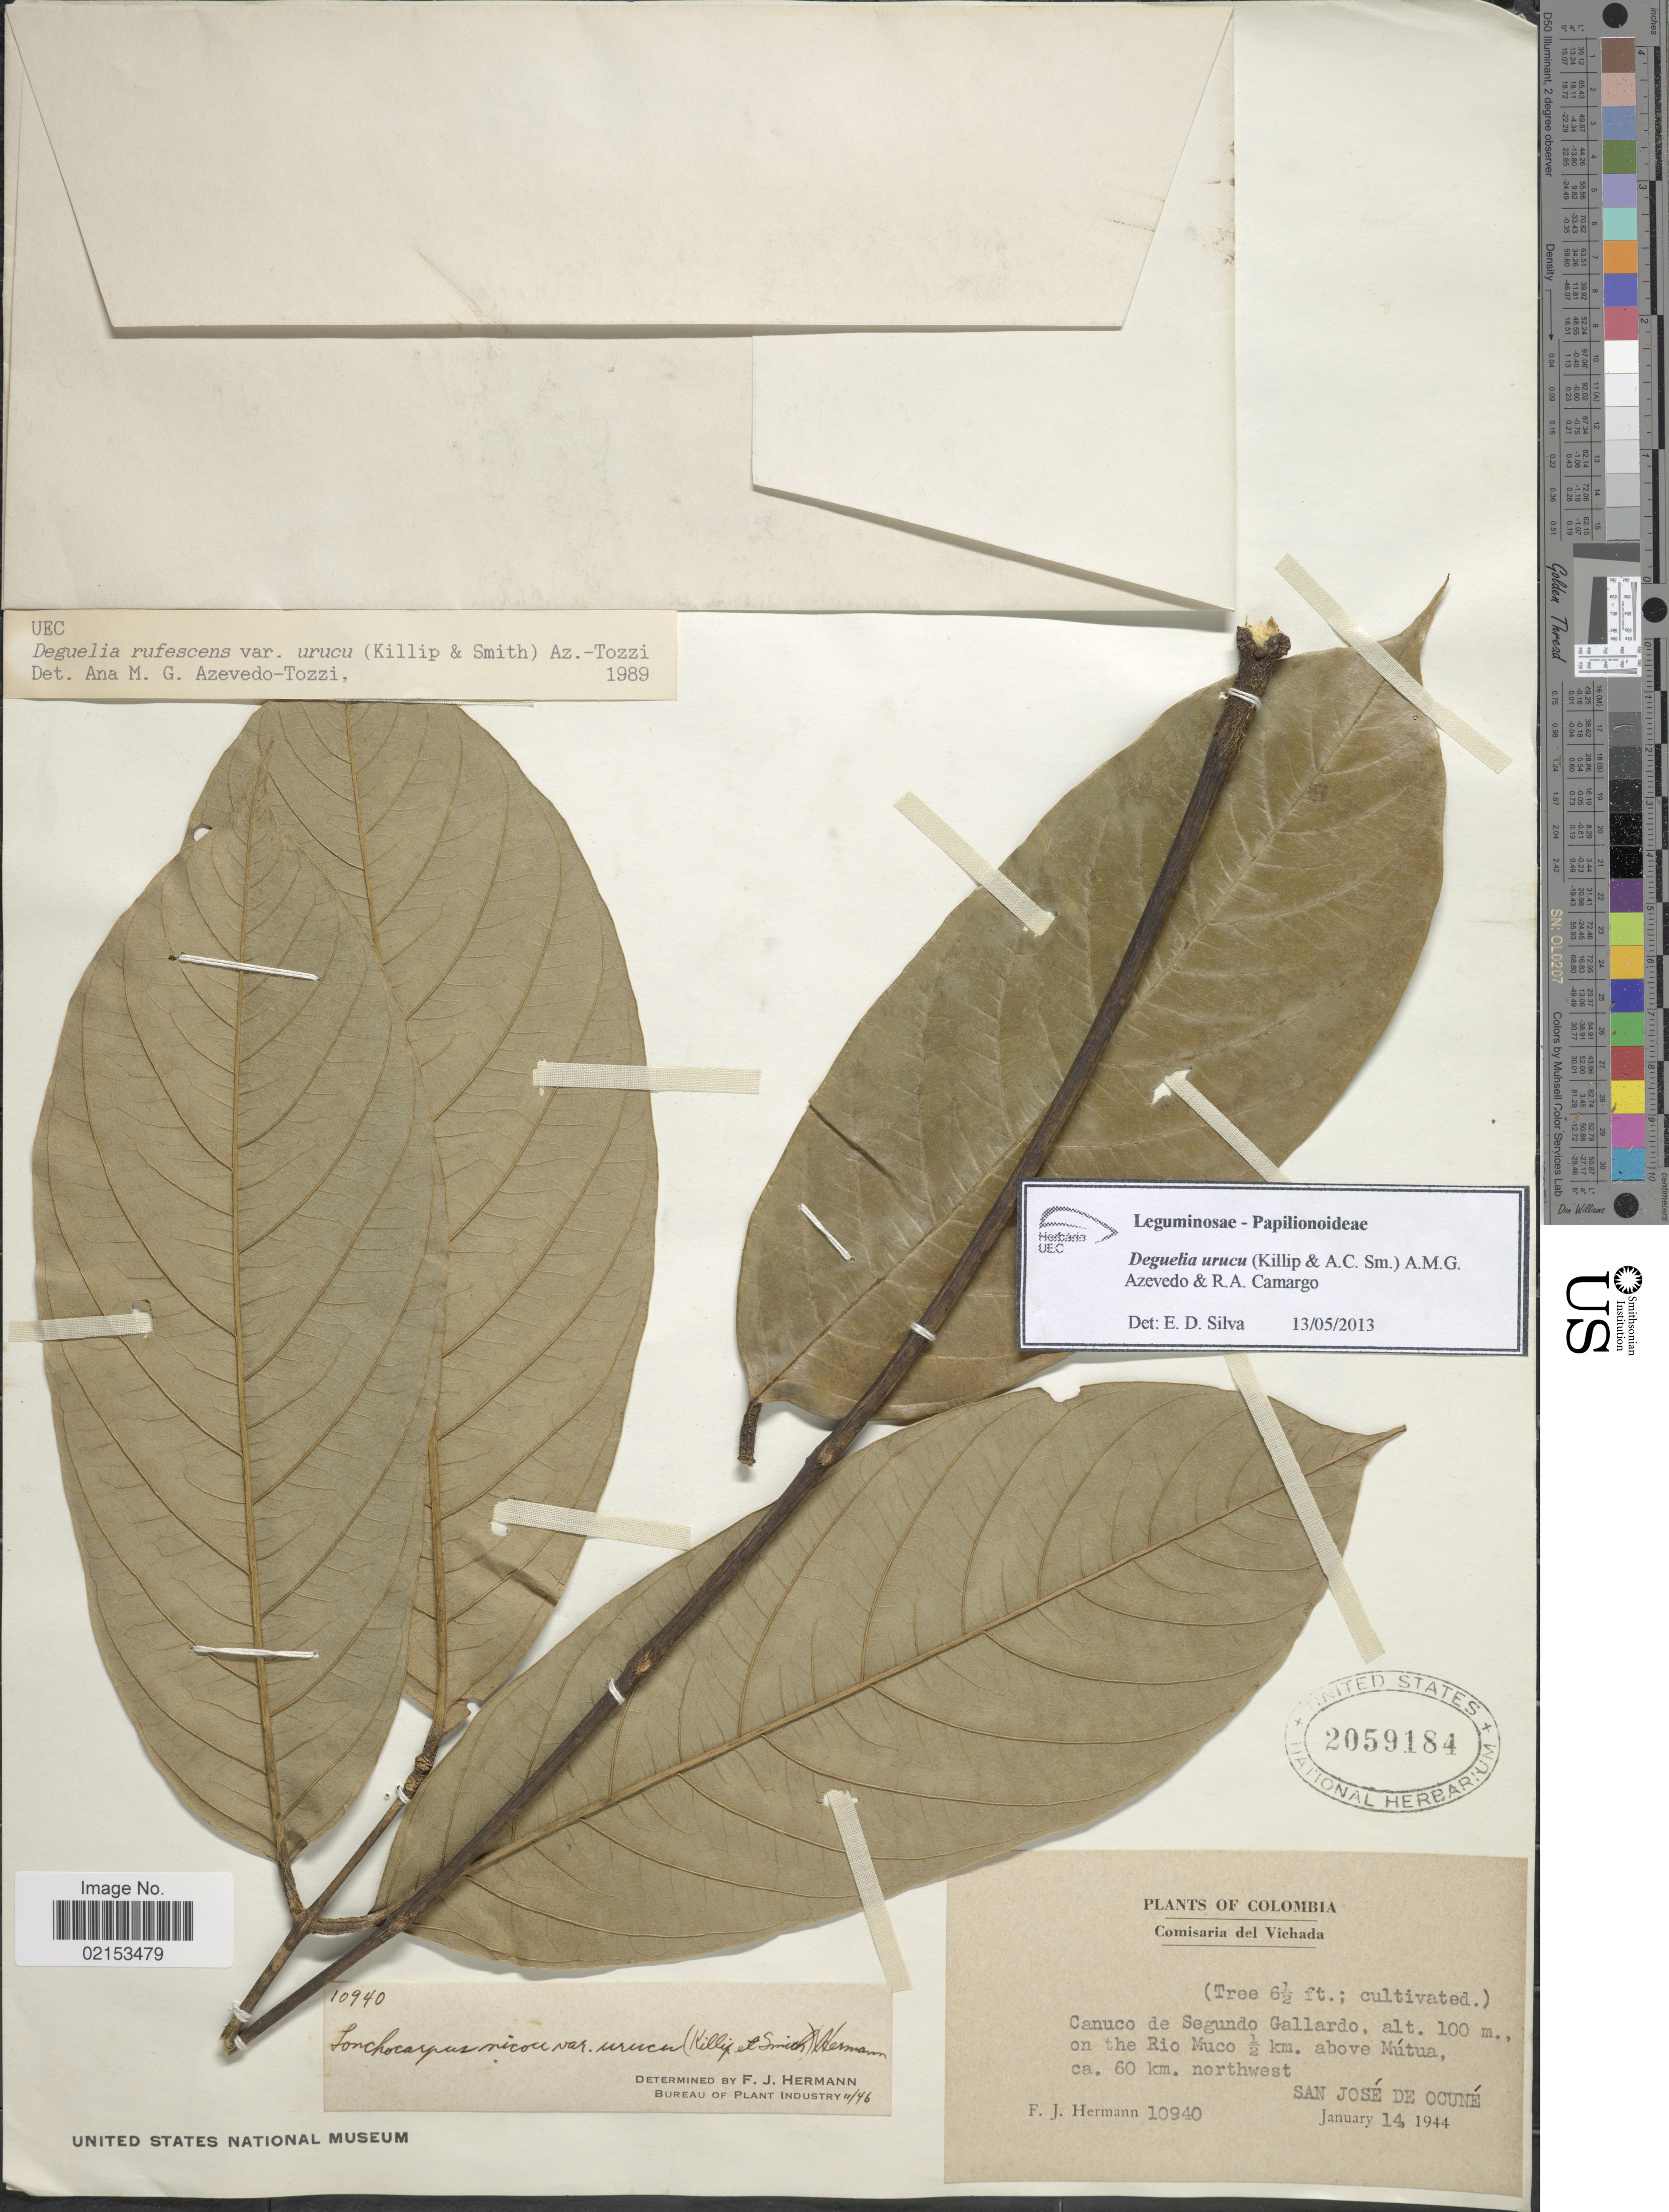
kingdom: Plantae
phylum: Tracheophyta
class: Magnoliopsida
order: Fabales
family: Fabaceae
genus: Deguelia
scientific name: Deguelia urucu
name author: (Killip & A.C. Sm.) A.M.G. Azevedo & R.A. Camargo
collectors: F. J. Hermann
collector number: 10940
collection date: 1944-01-14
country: Colombia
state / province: Vichada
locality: Comisaria del Vichada. Canuco de Segundo Gallardo, on the Rio Muco ½ km above Mutua, ca 60 km northwest, San Jose de Ocune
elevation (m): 100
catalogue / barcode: US 2059184